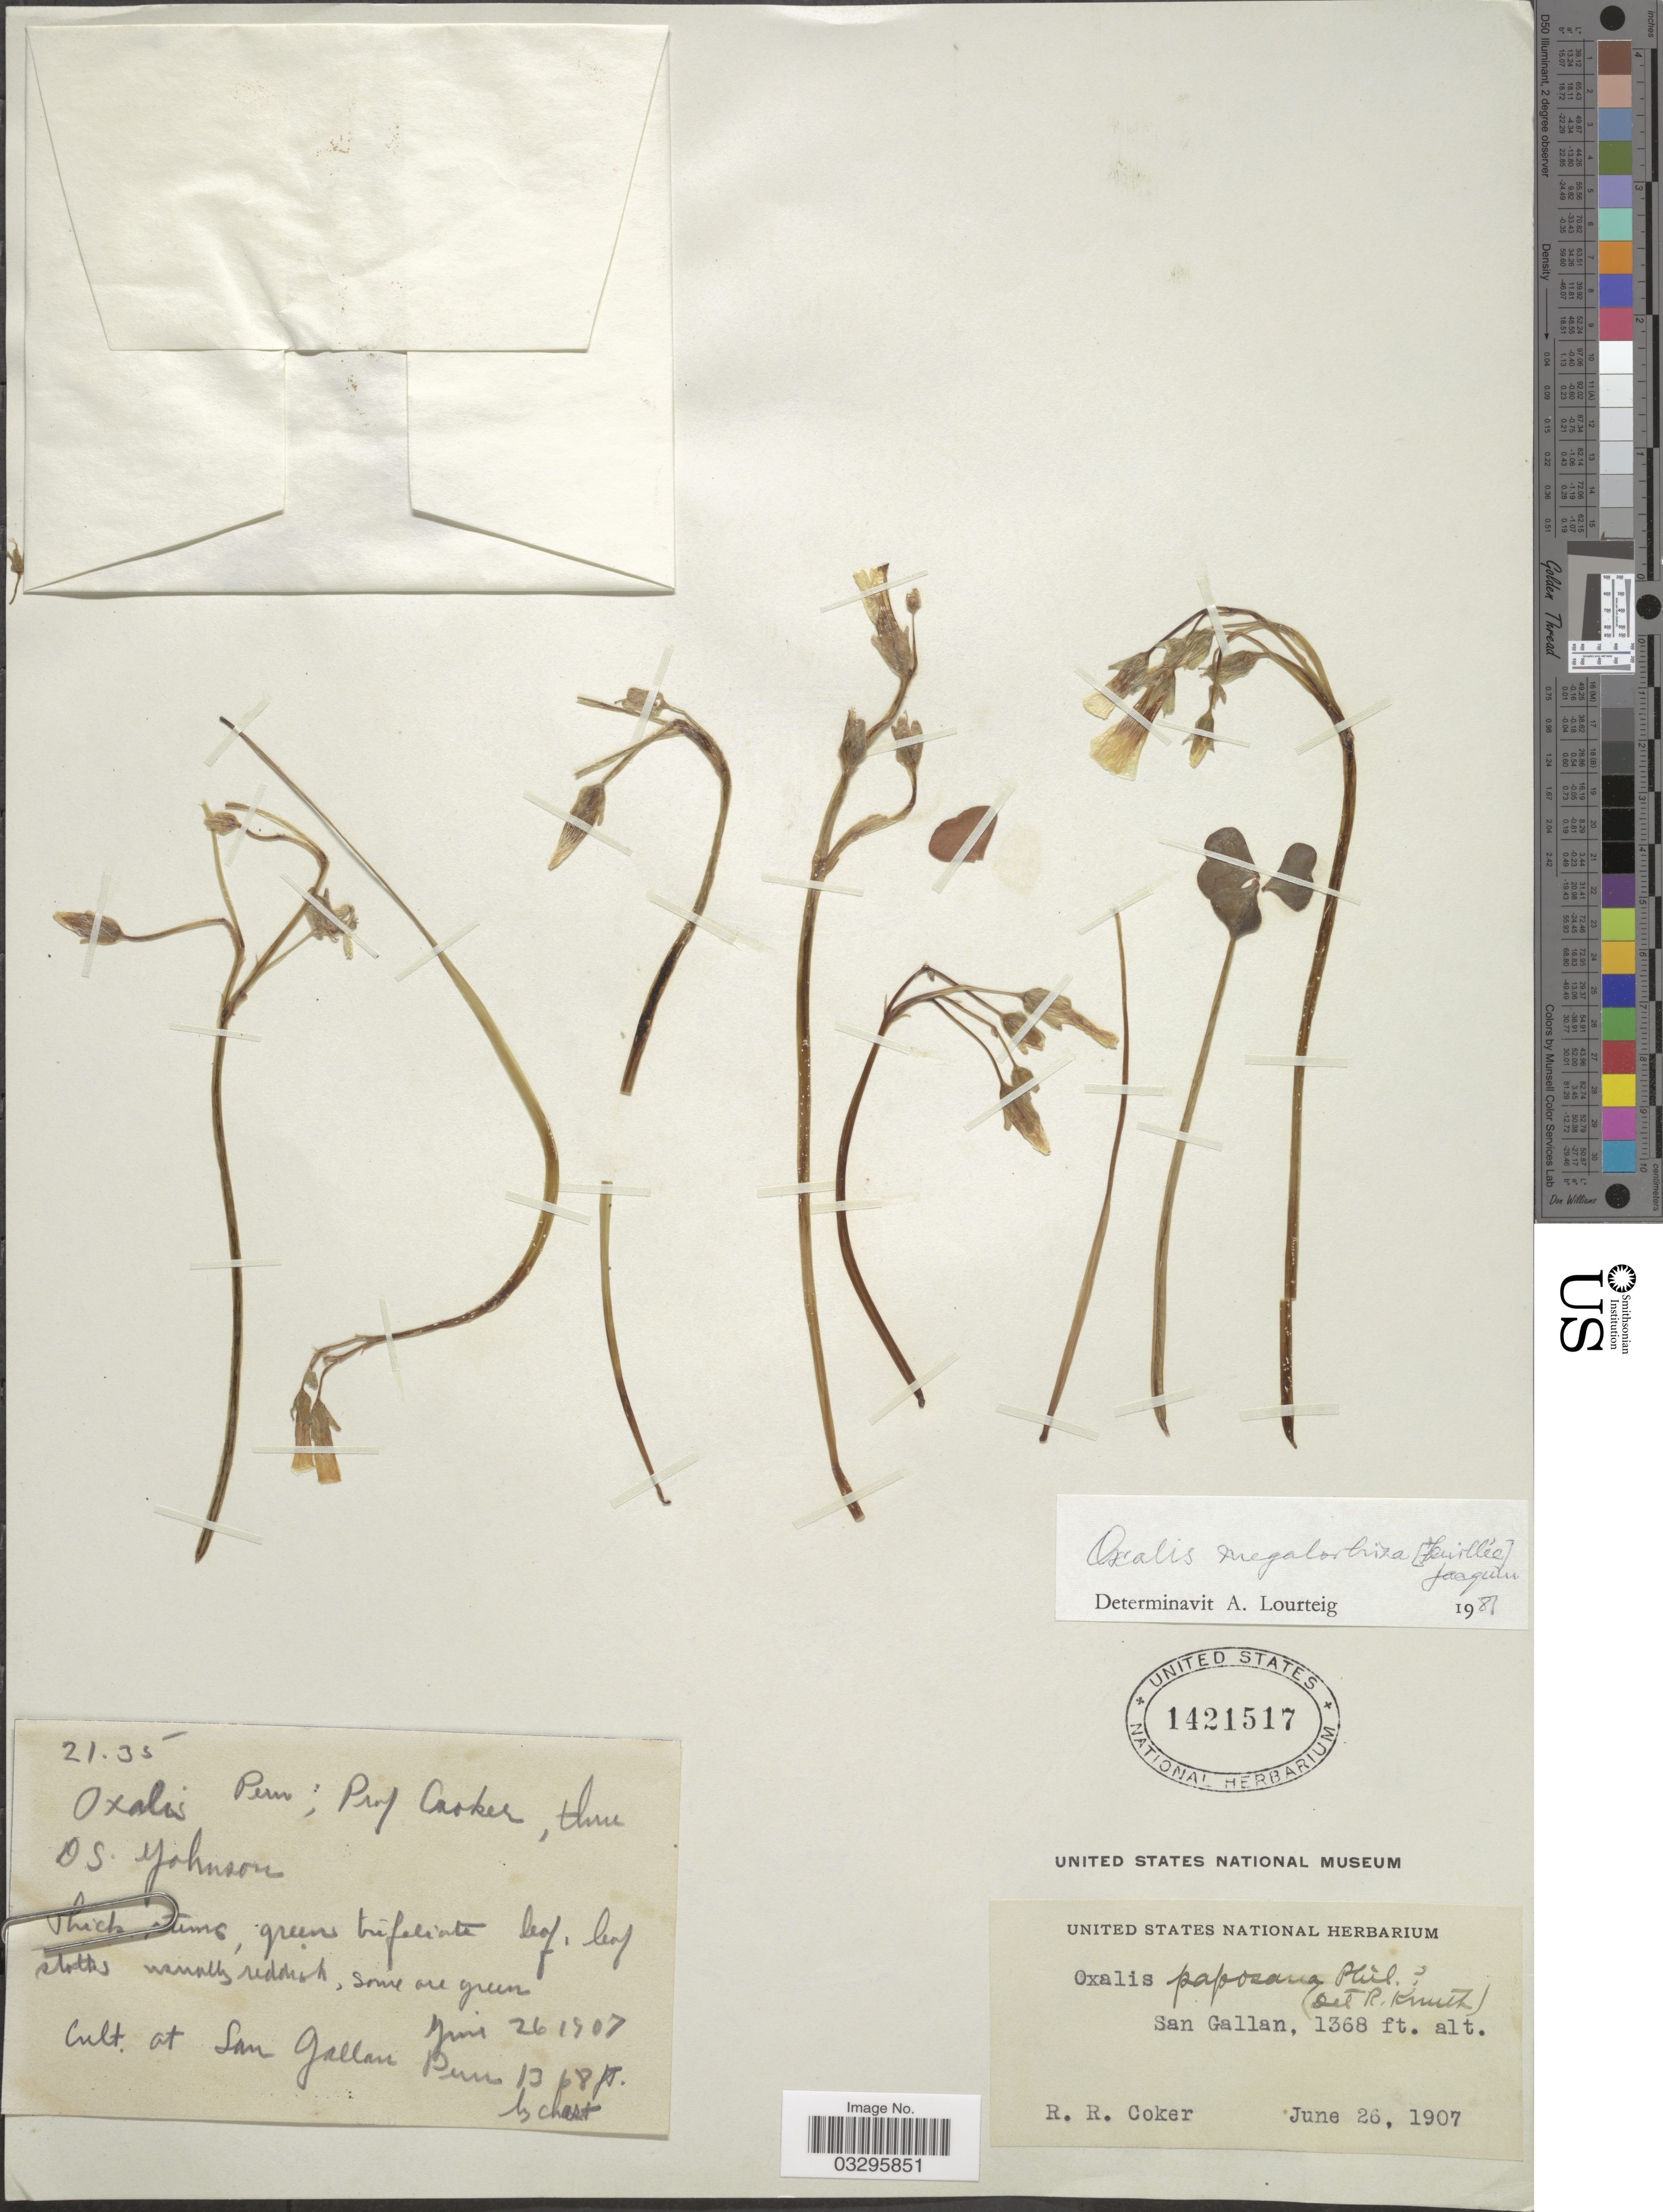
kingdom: Plantae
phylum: Tracheophyta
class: Magnoliopsida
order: Oxalidales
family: Oxalidaceae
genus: Oxalis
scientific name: Oxalis megalorrhiza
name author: Jacq.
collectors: R. Coker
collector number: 2135?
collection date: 1907-06-26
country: Peru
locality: San Gallan.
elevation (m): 417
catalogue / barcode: US 1421517